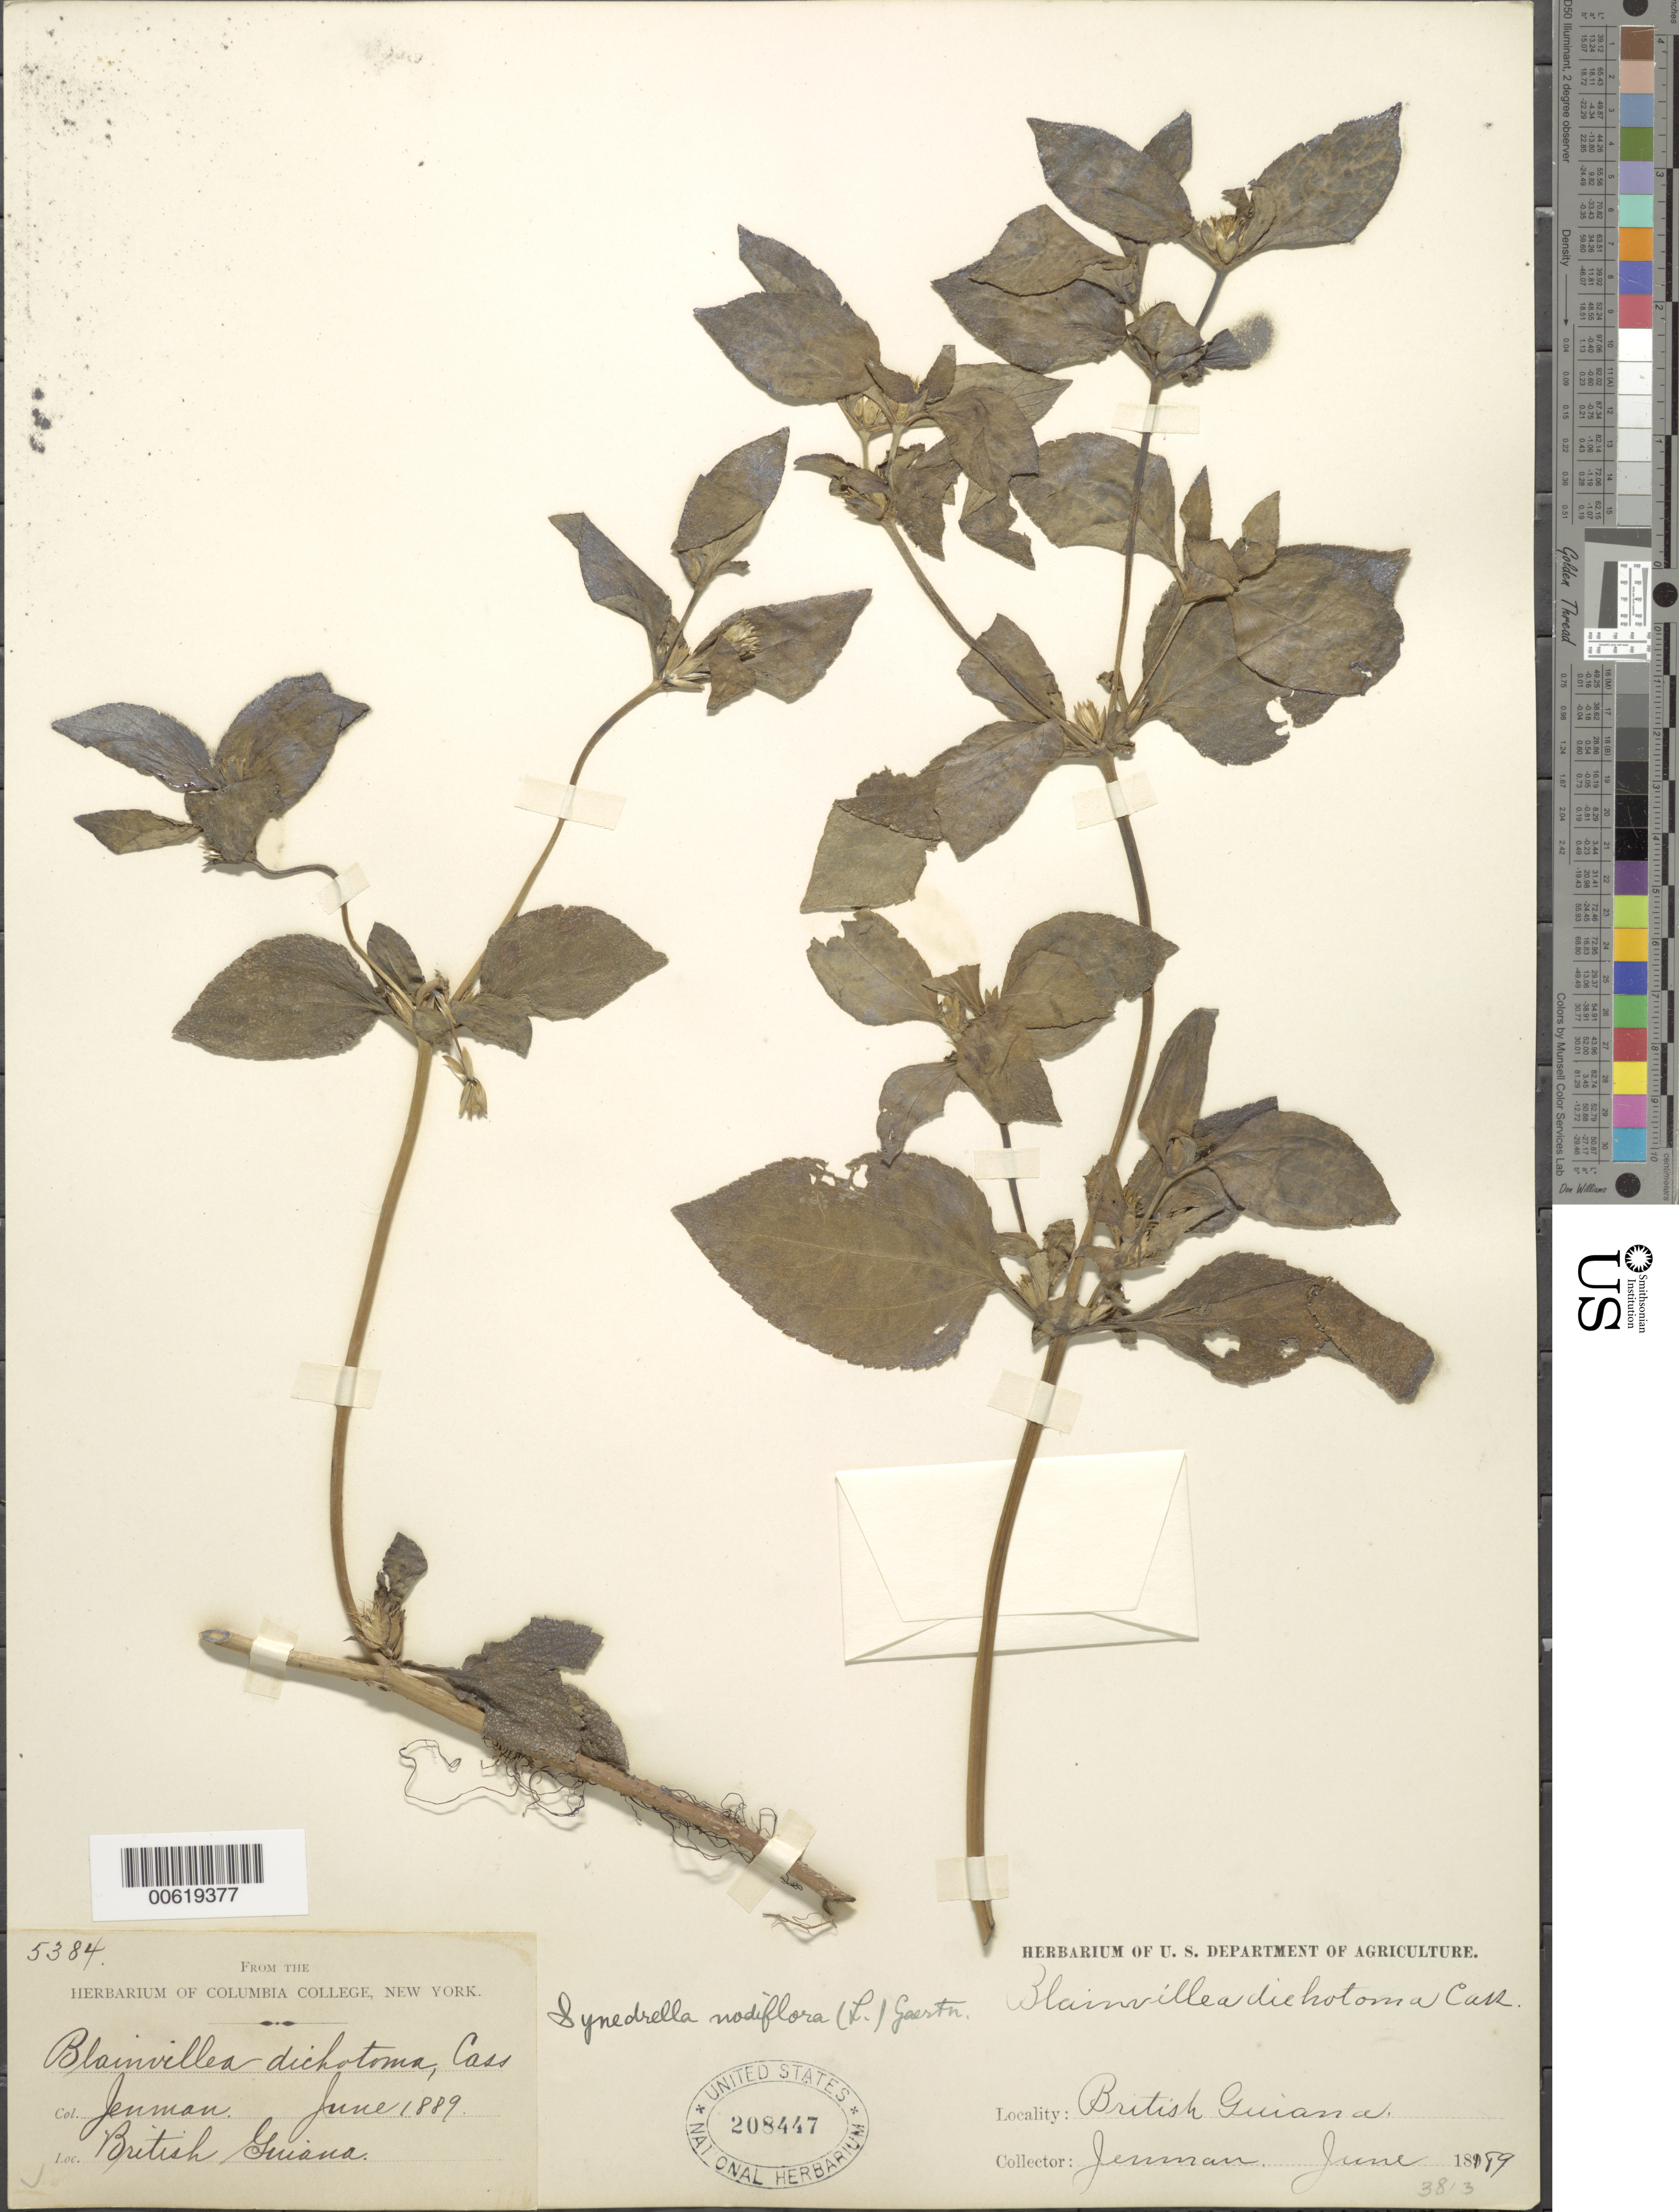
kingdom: Plantae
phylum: Tracheophyta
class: Magnoliopsida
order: Asterales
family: Asteraceae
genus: Synedrella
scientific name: Synedrella nodiflora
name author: (L.) Gaertn.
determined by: Funk, Vicki A., (BOT), Smithsonian Institution - National Museum of Natural History (UNITED STATES)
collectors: G. S. Jenman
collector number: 5384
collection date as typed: June 1889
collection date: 1889-06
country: Guyana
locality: Coast lands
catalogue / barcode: US 208447